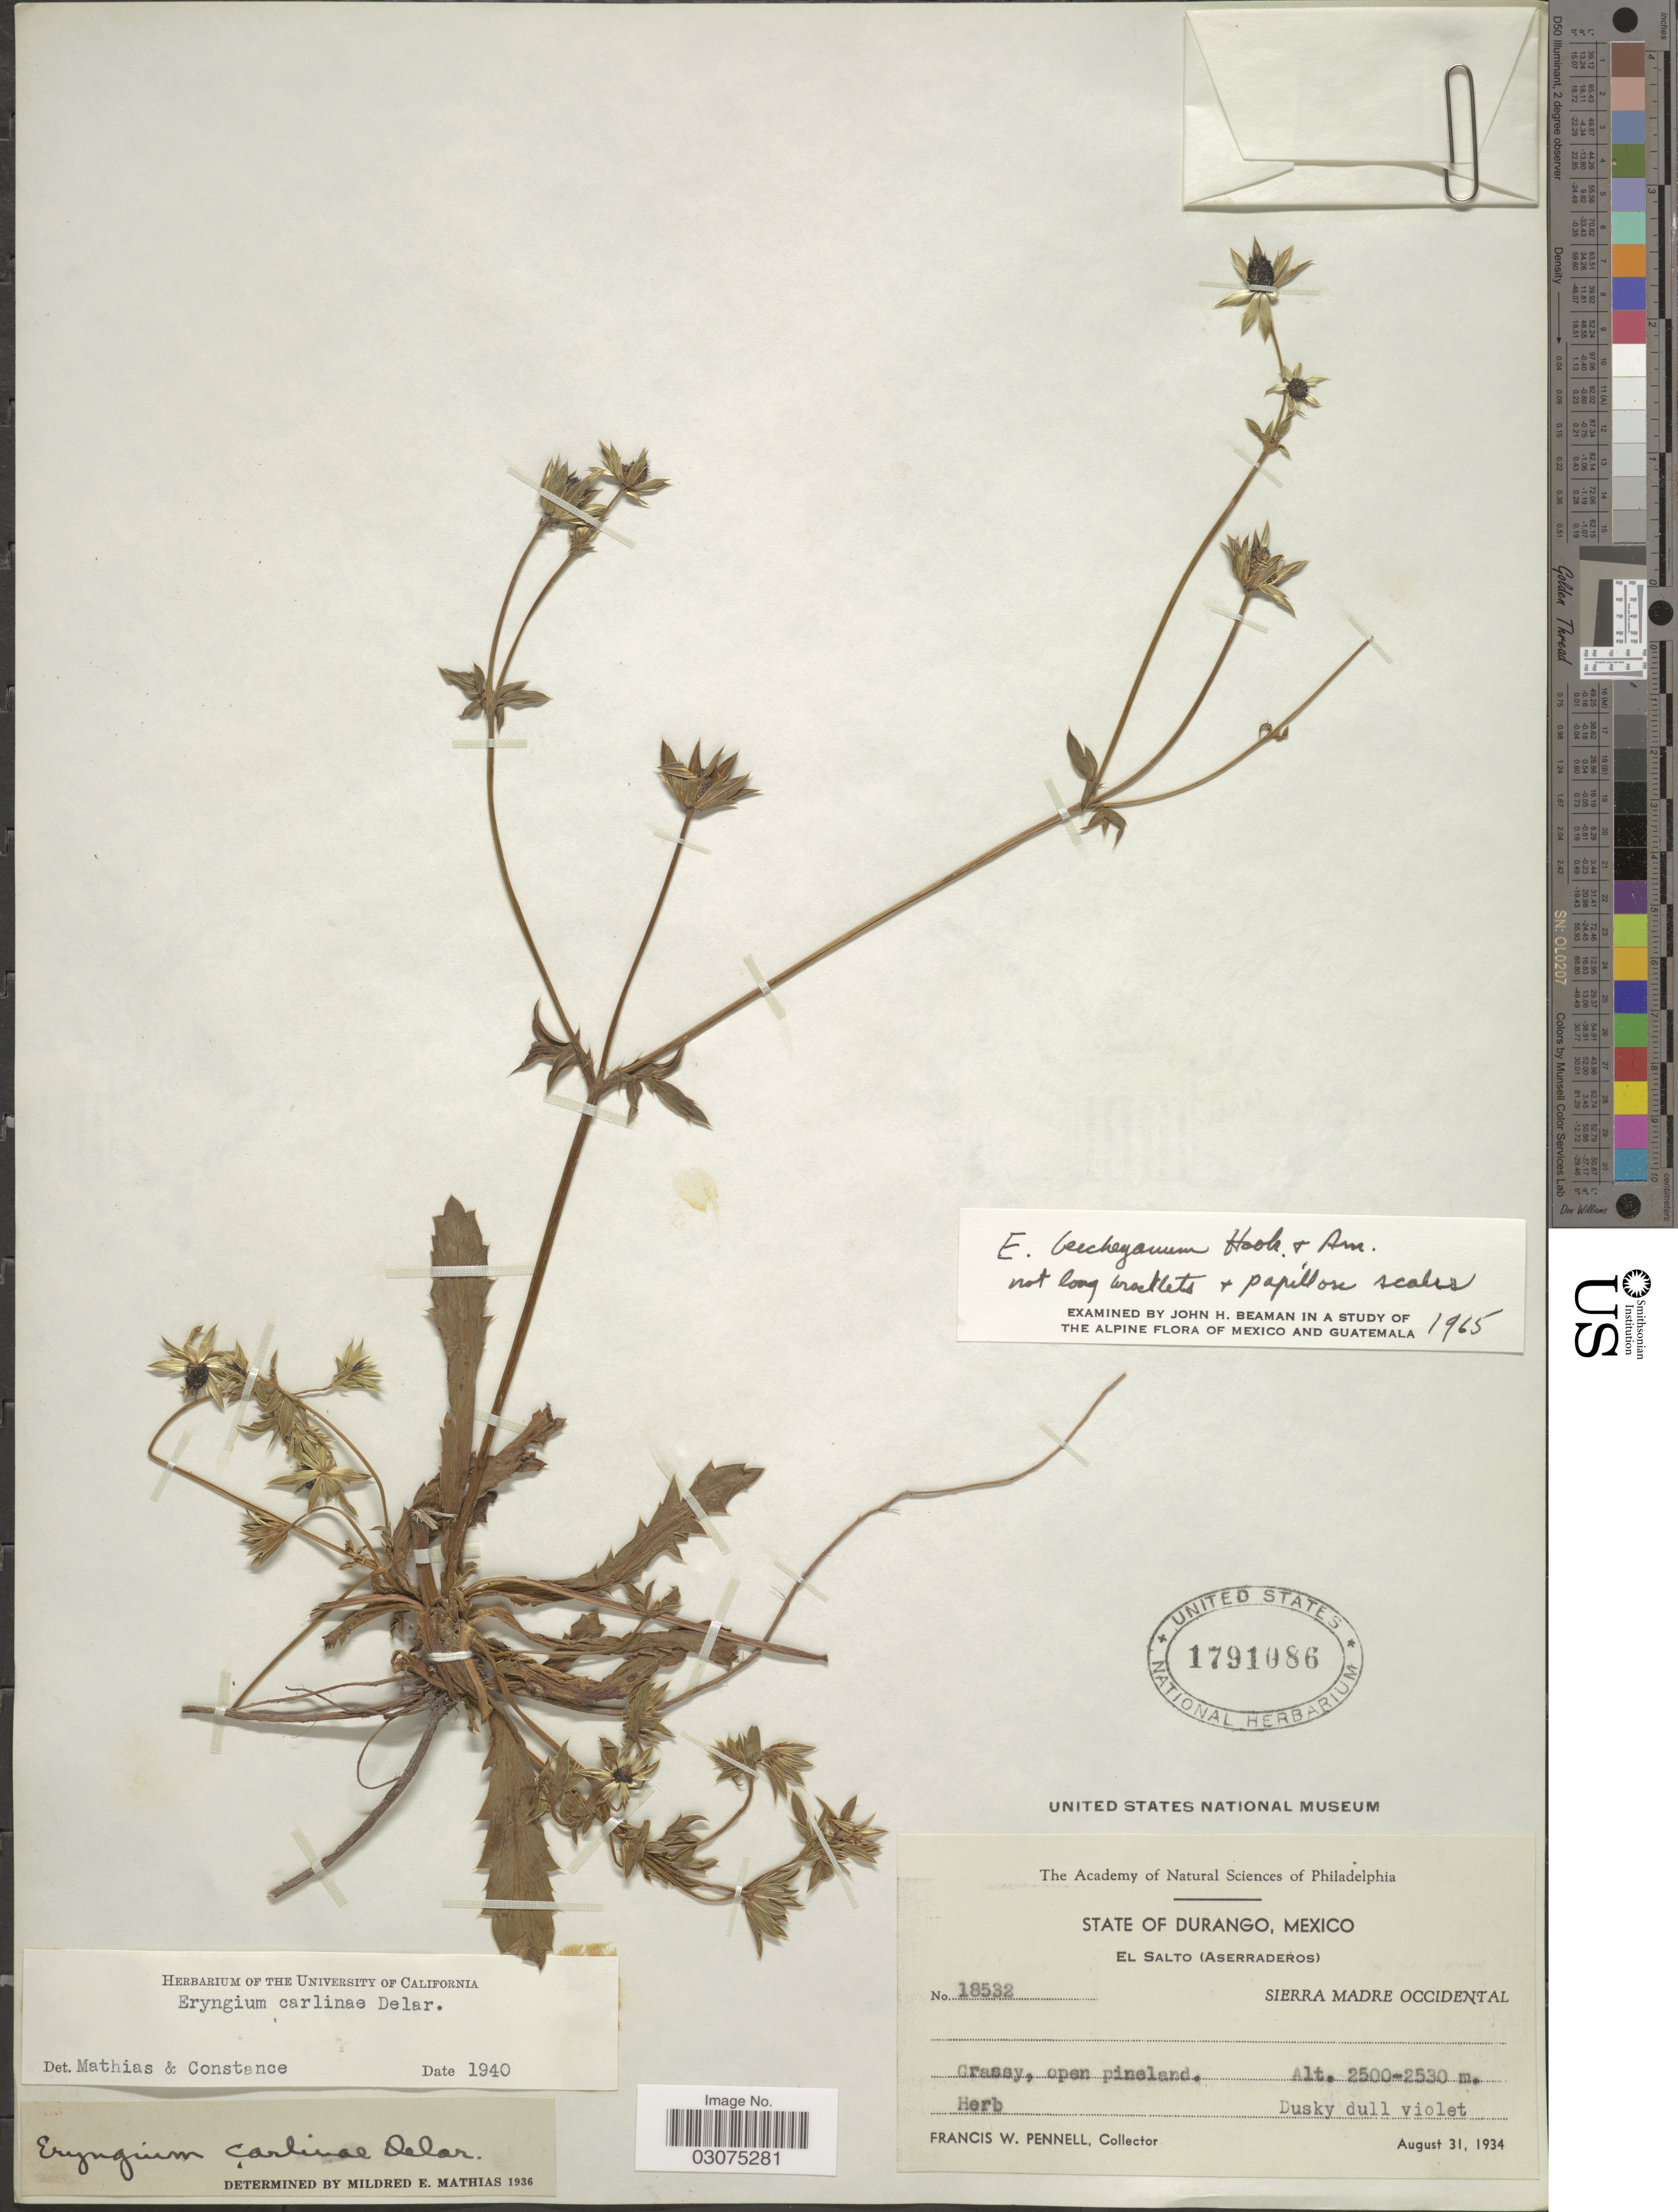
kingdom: Plantae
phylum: Tracheophyta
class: Magnoliopsida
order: Apiales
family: Apiaceae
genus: Eryngium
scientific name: Eryngium beecheyanum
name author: Hook. f. & Arn.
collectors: F. W. Pennell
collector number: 18532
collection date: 1934-08-31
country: Mexico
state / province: Durango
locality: El Salto (Aserraderos). Sierra Madre Occidental.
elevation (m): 2500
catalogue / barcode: US 1791086